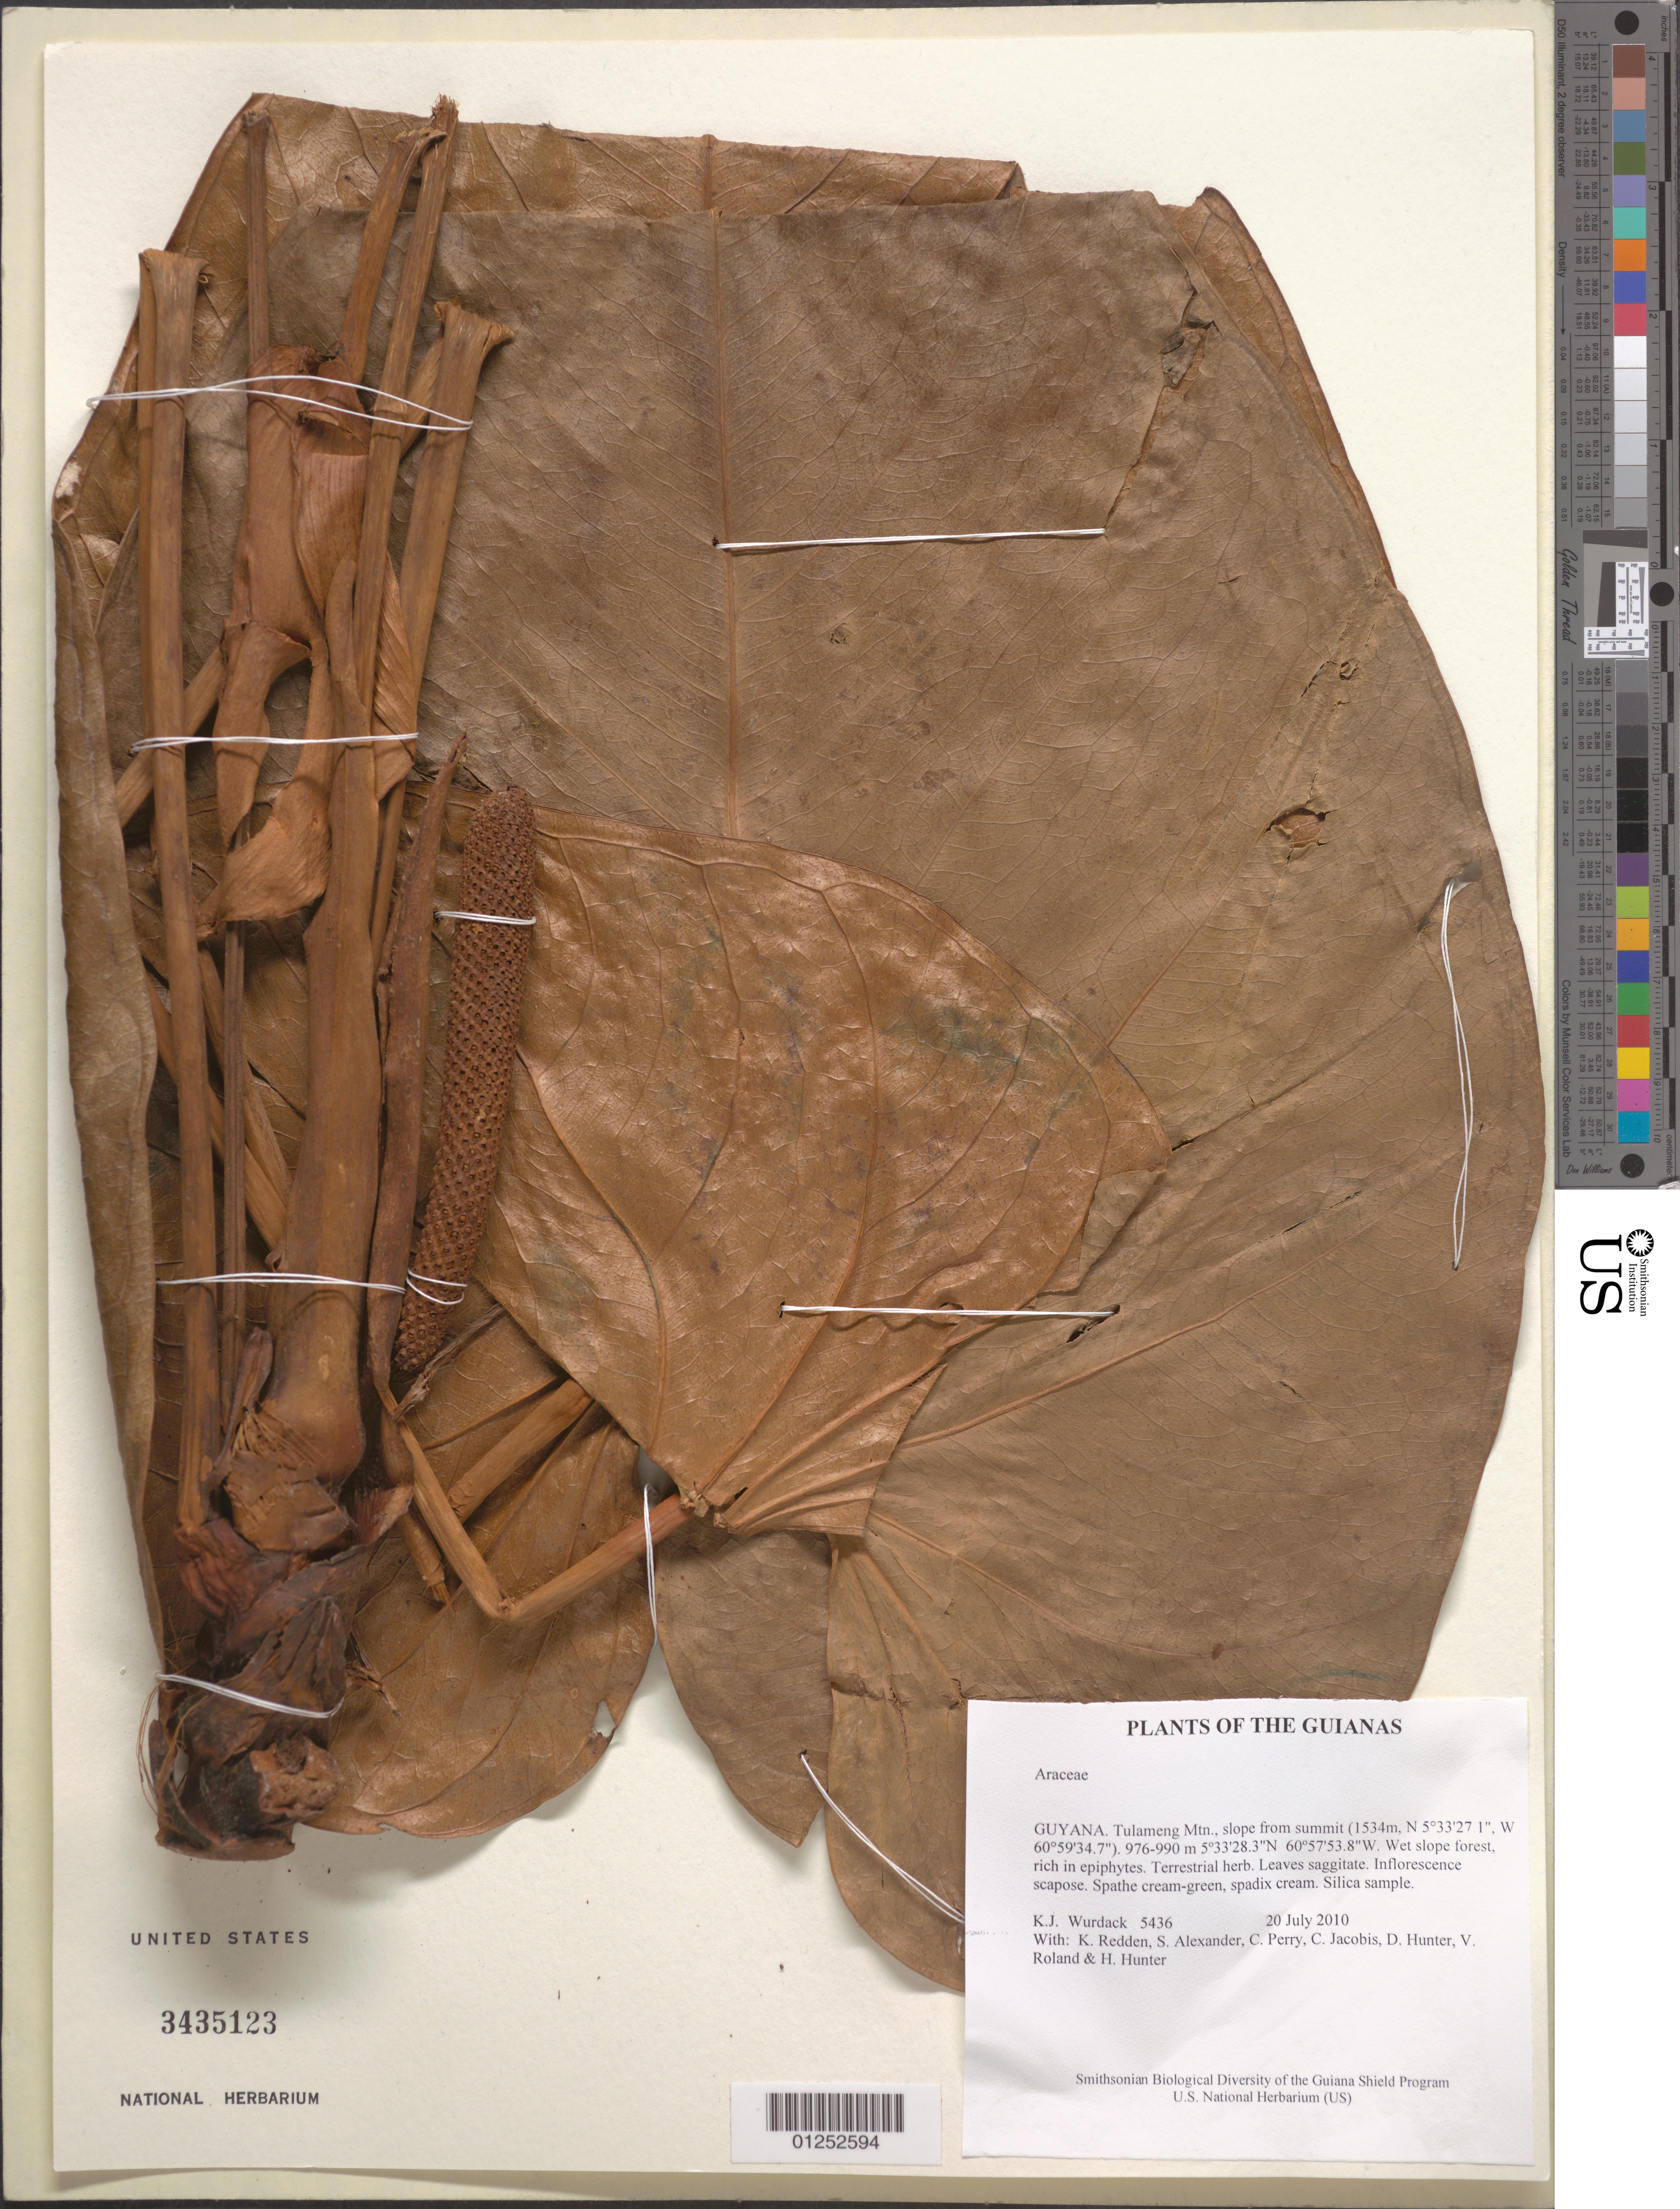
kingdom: Plantae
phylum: Tracheophyta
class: Liliopsida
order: Alismatales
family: Araceae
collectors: K. Wurdack, K. M. Redden, S. N. Alexander, C. Perry, C. Jacobis, D. Hunter, V. Roland & H. Hunter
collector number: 5436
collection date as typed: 20 July 2010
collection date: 2010-07-20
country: Guyana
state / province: Cuyuni-Mazaruni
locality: Tulameng Mtn., slope from summit (1534m, N 5°33'27.1", W 60°59'34.7")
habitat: Wet slope forest, rich in epiphytes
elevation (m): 976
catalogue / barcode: US 3435123